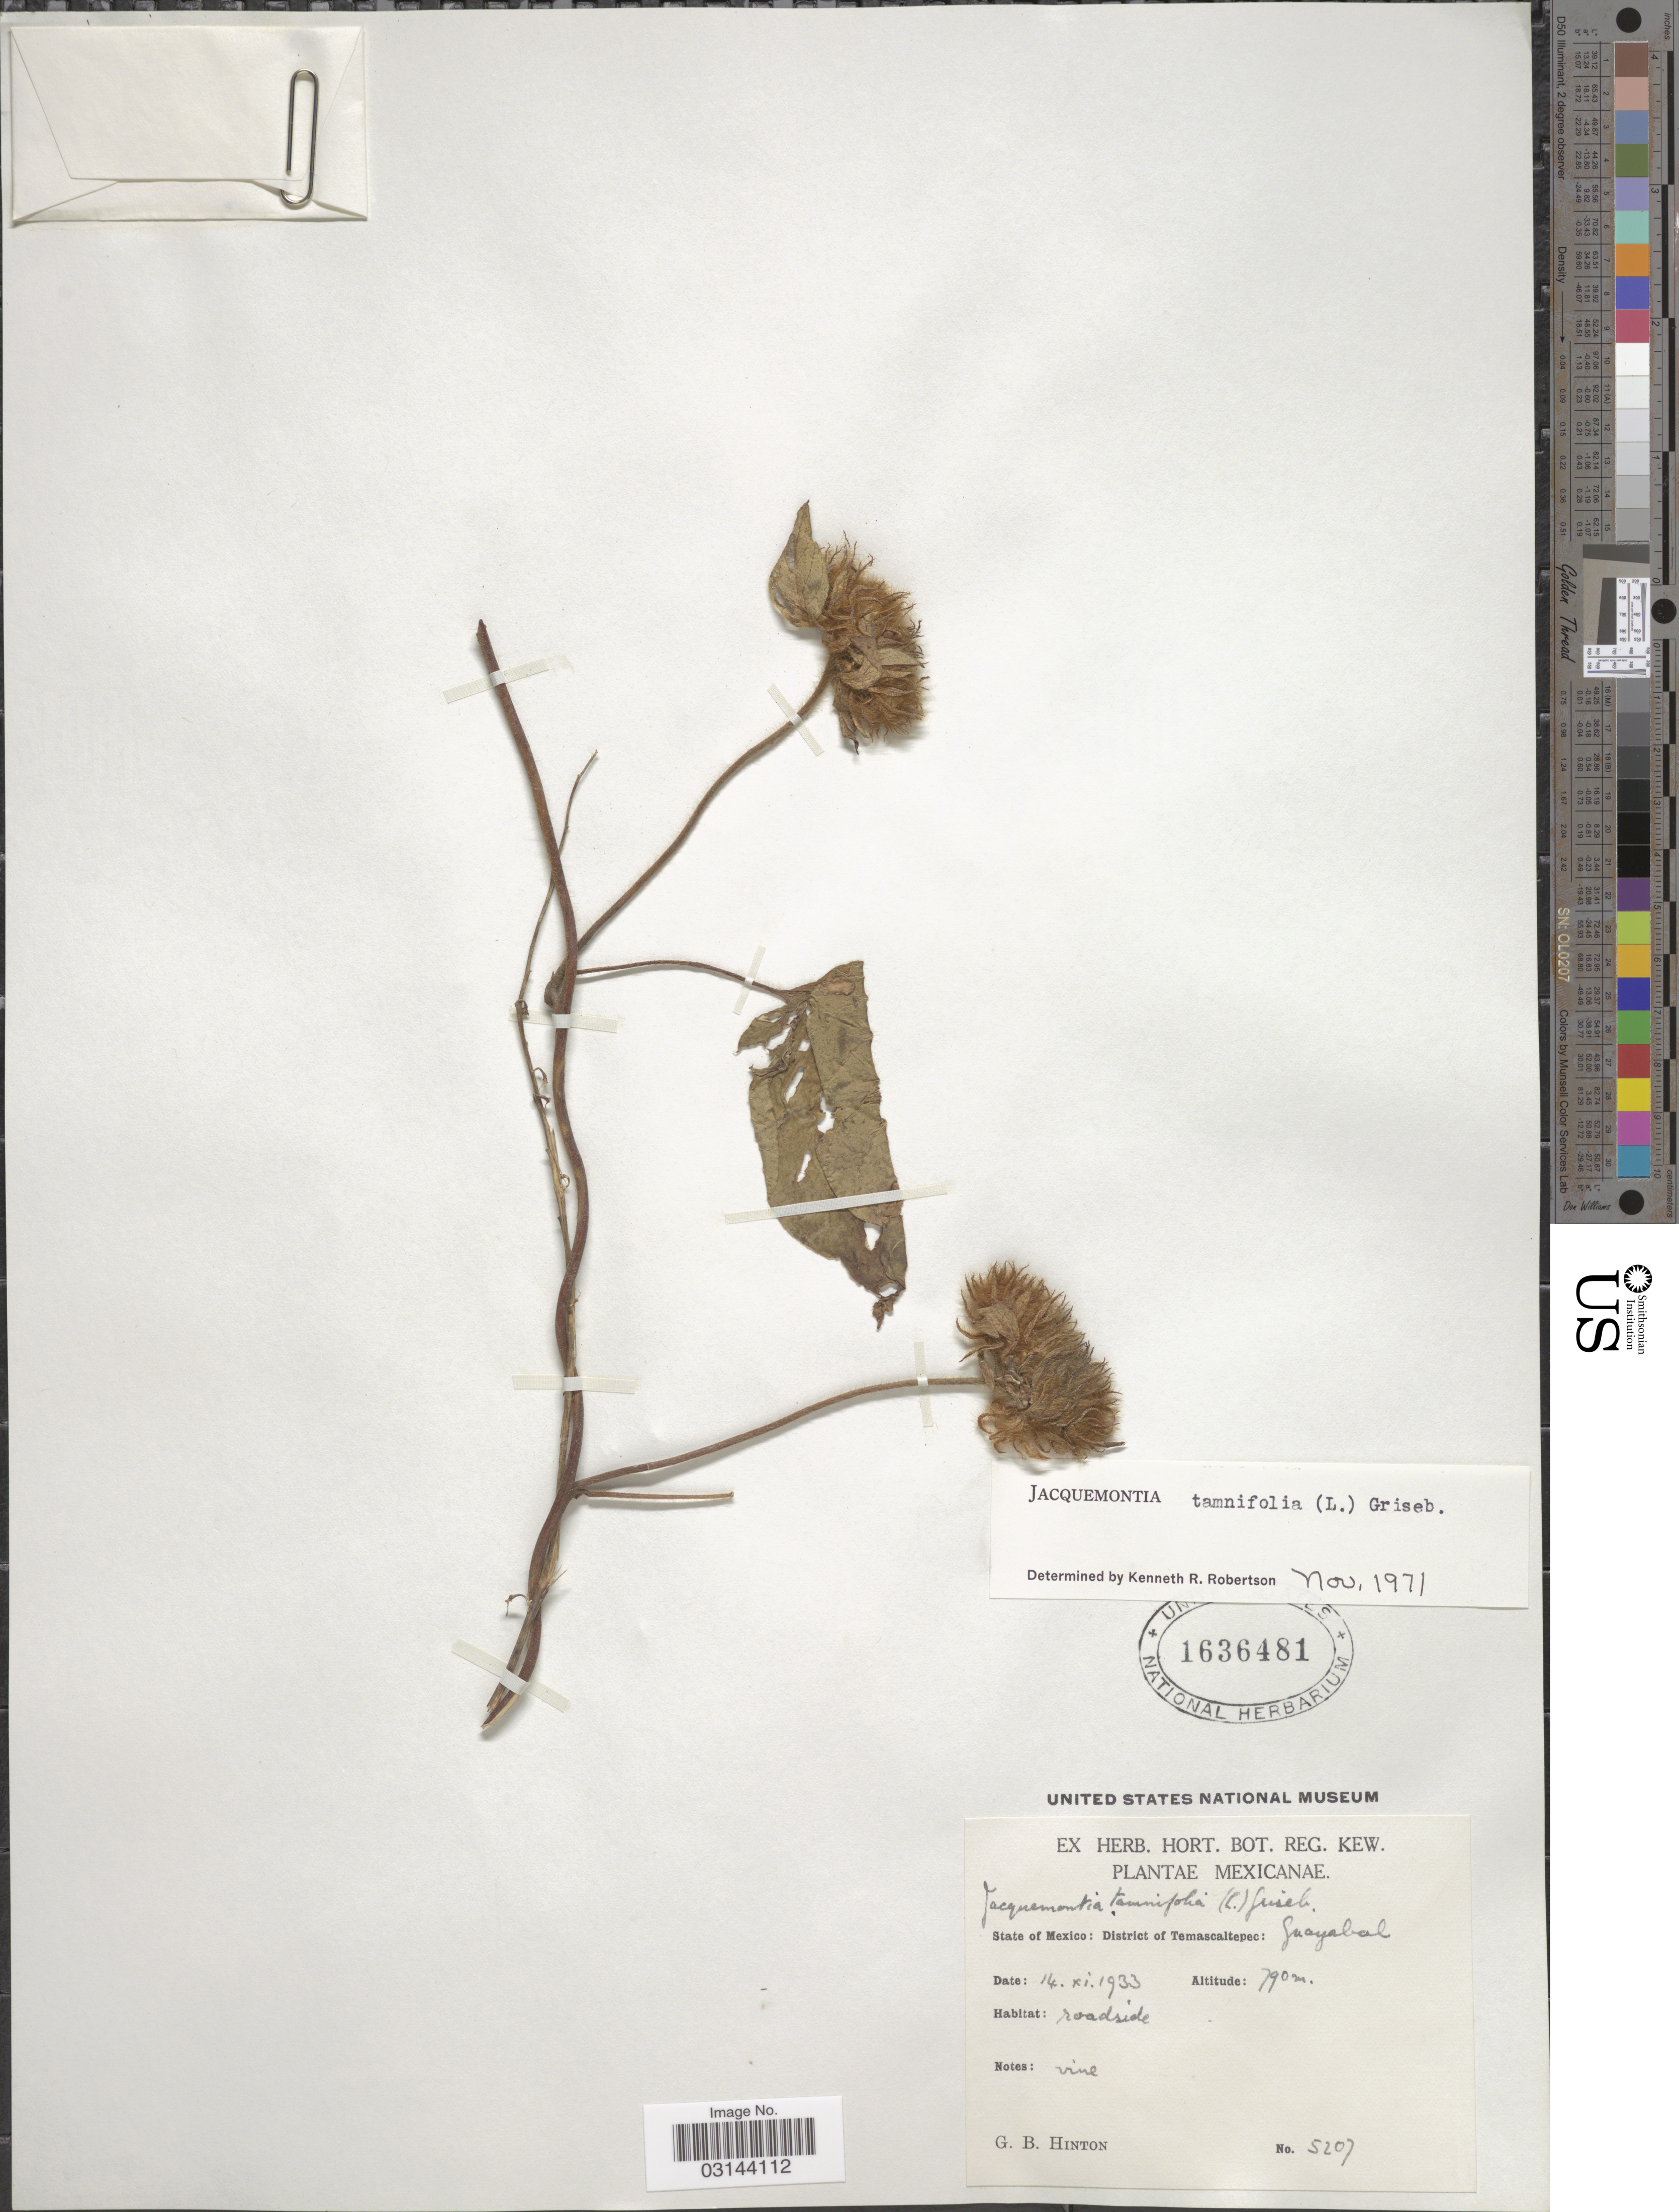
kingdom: Plantae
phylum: Tracheophyta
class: Magnoliopsida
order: Solanales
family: Convolvulaceae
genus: Jacquemontia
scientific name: Jacquemontia tamnifolia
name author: (L.) Griseb.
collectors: G. B. Hinton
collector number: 5207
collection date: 1933-11-14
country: Mexico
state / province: México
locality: State of Mexico: District of Temascaltepec: Guayabal.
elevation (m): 790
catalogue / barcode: US 1636481